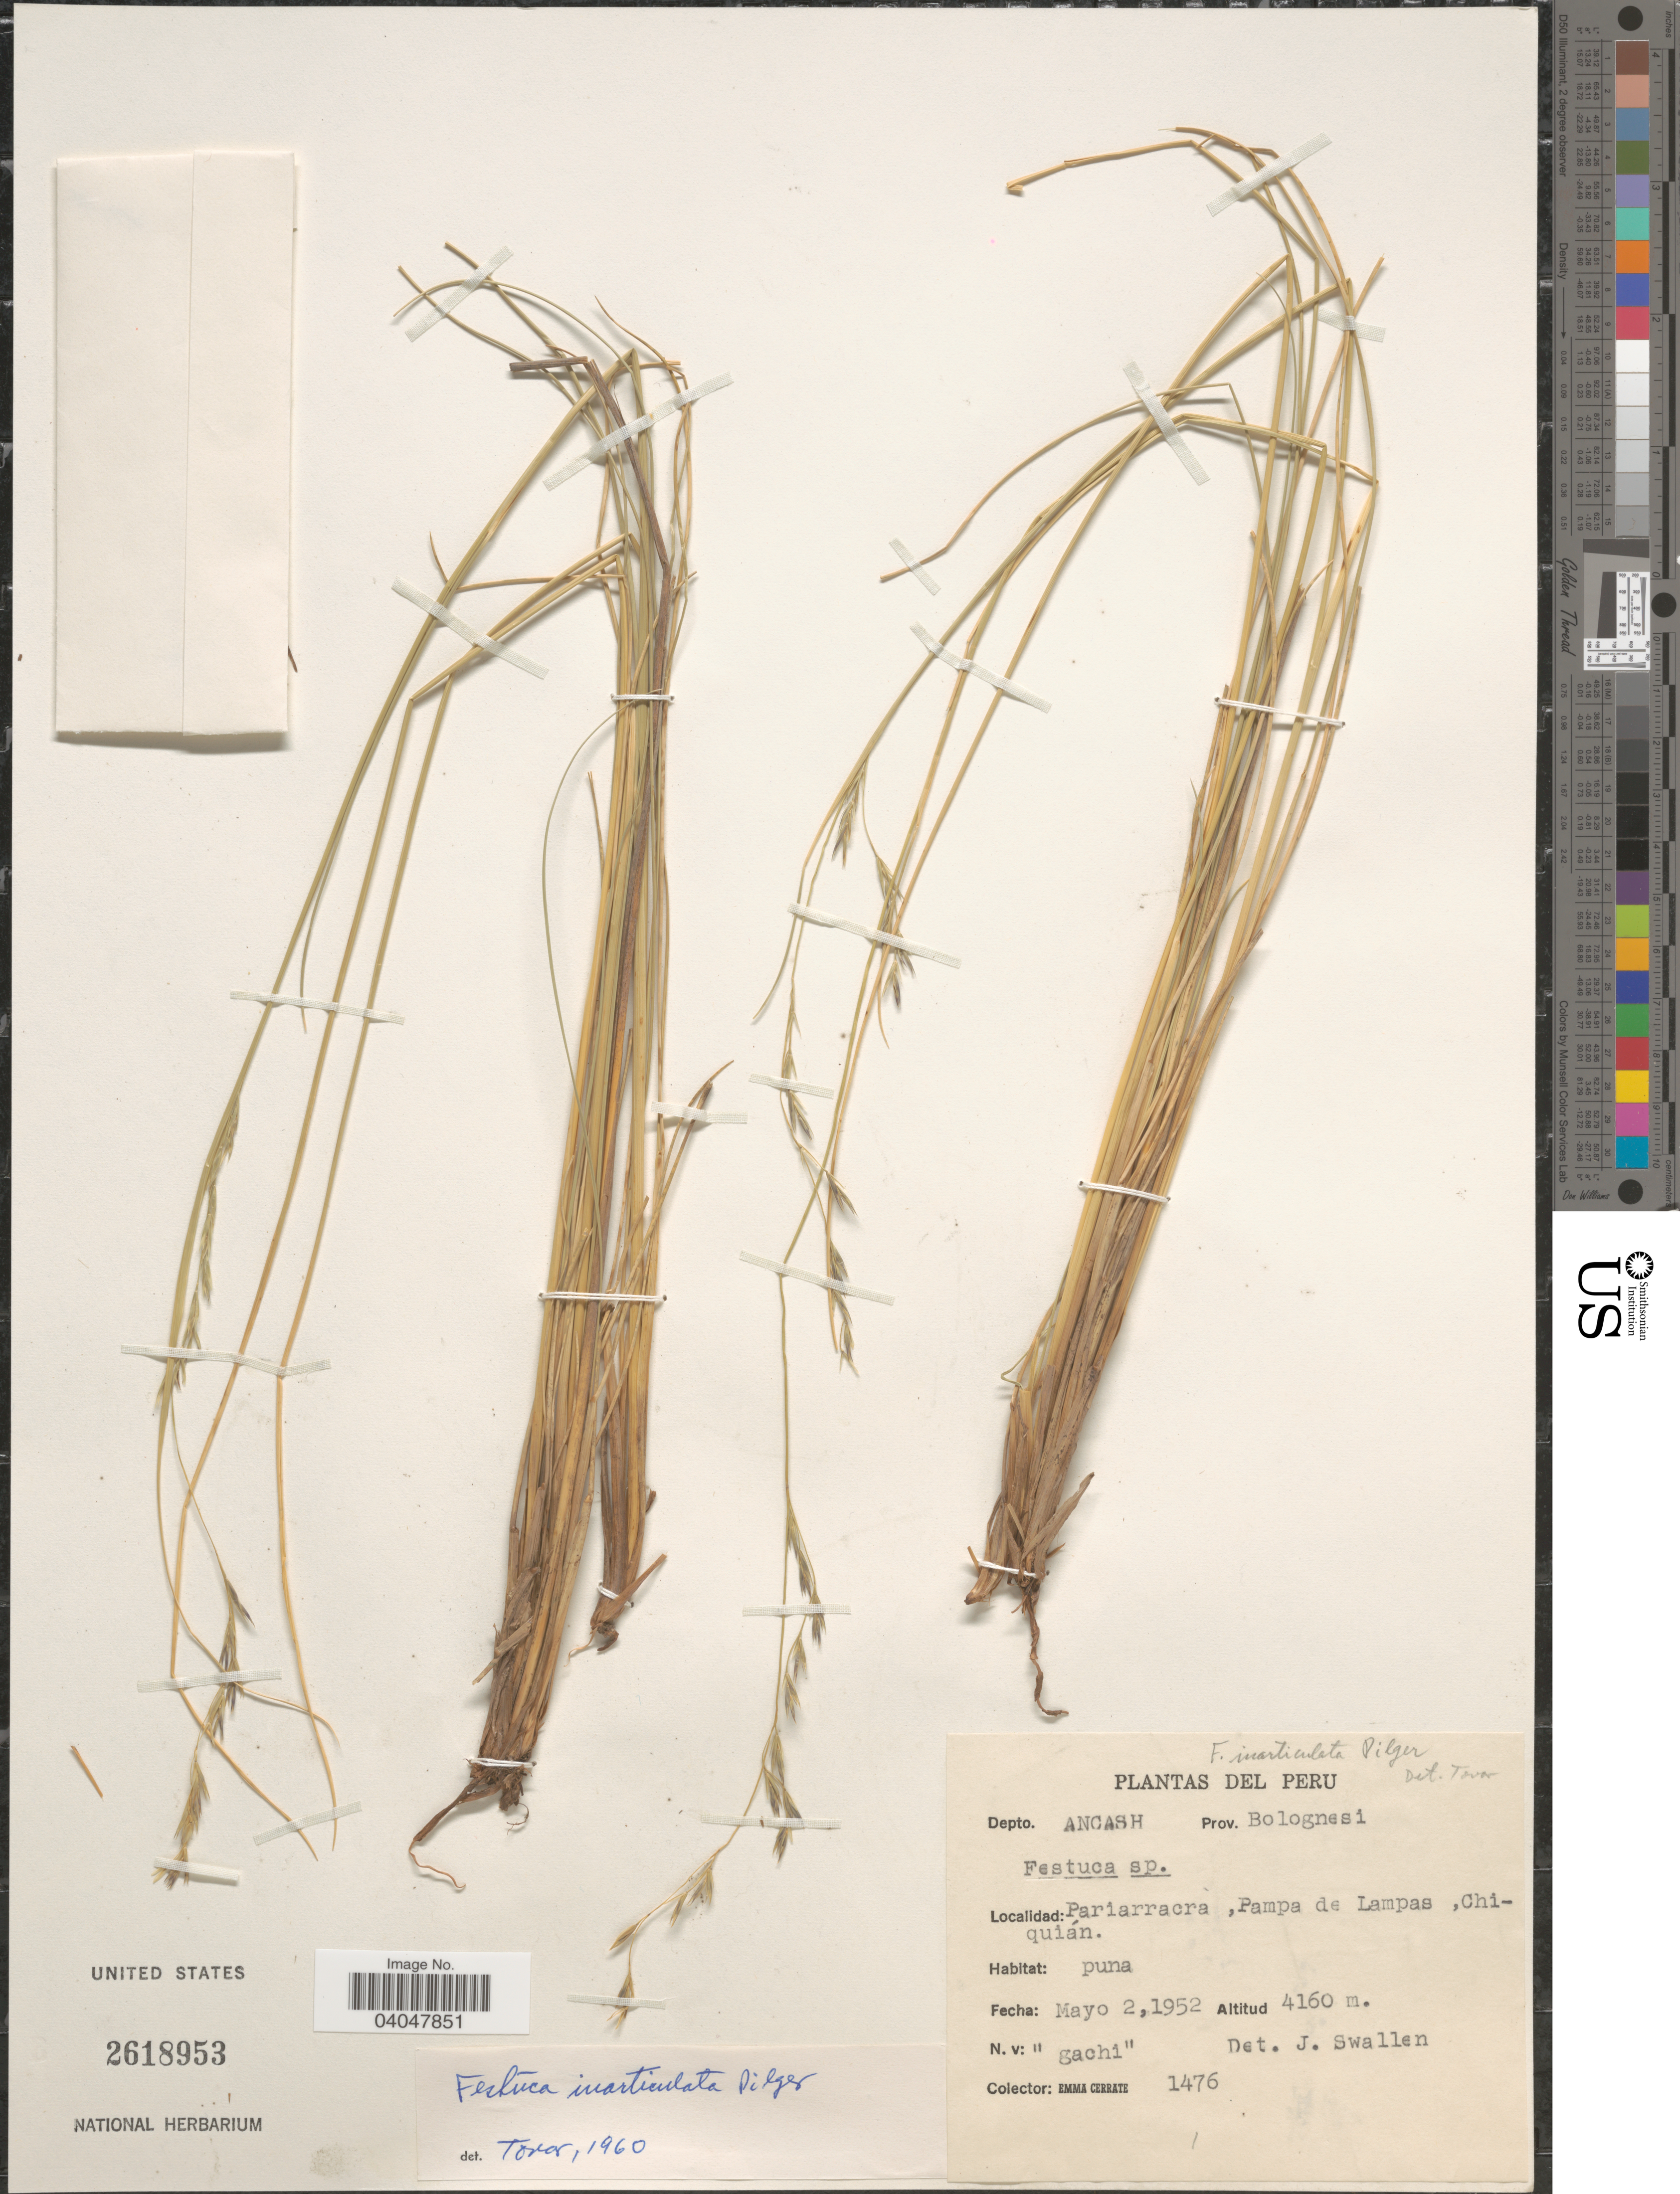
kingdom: Plantae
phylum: Tracheophyta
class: Liliopsida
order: Poales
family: Poaceae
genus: Festuca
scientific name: Festuca inarticulata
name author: Pilg.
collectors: E. Cerrate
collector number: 1476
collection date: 1952-05-02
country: Peru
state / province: Ancash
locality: Depto. Ancash. Prov. Bolognesi. Pariarracra, Pampa de Lampas, Chiquián.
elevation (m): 4160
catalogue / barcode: US 2618953